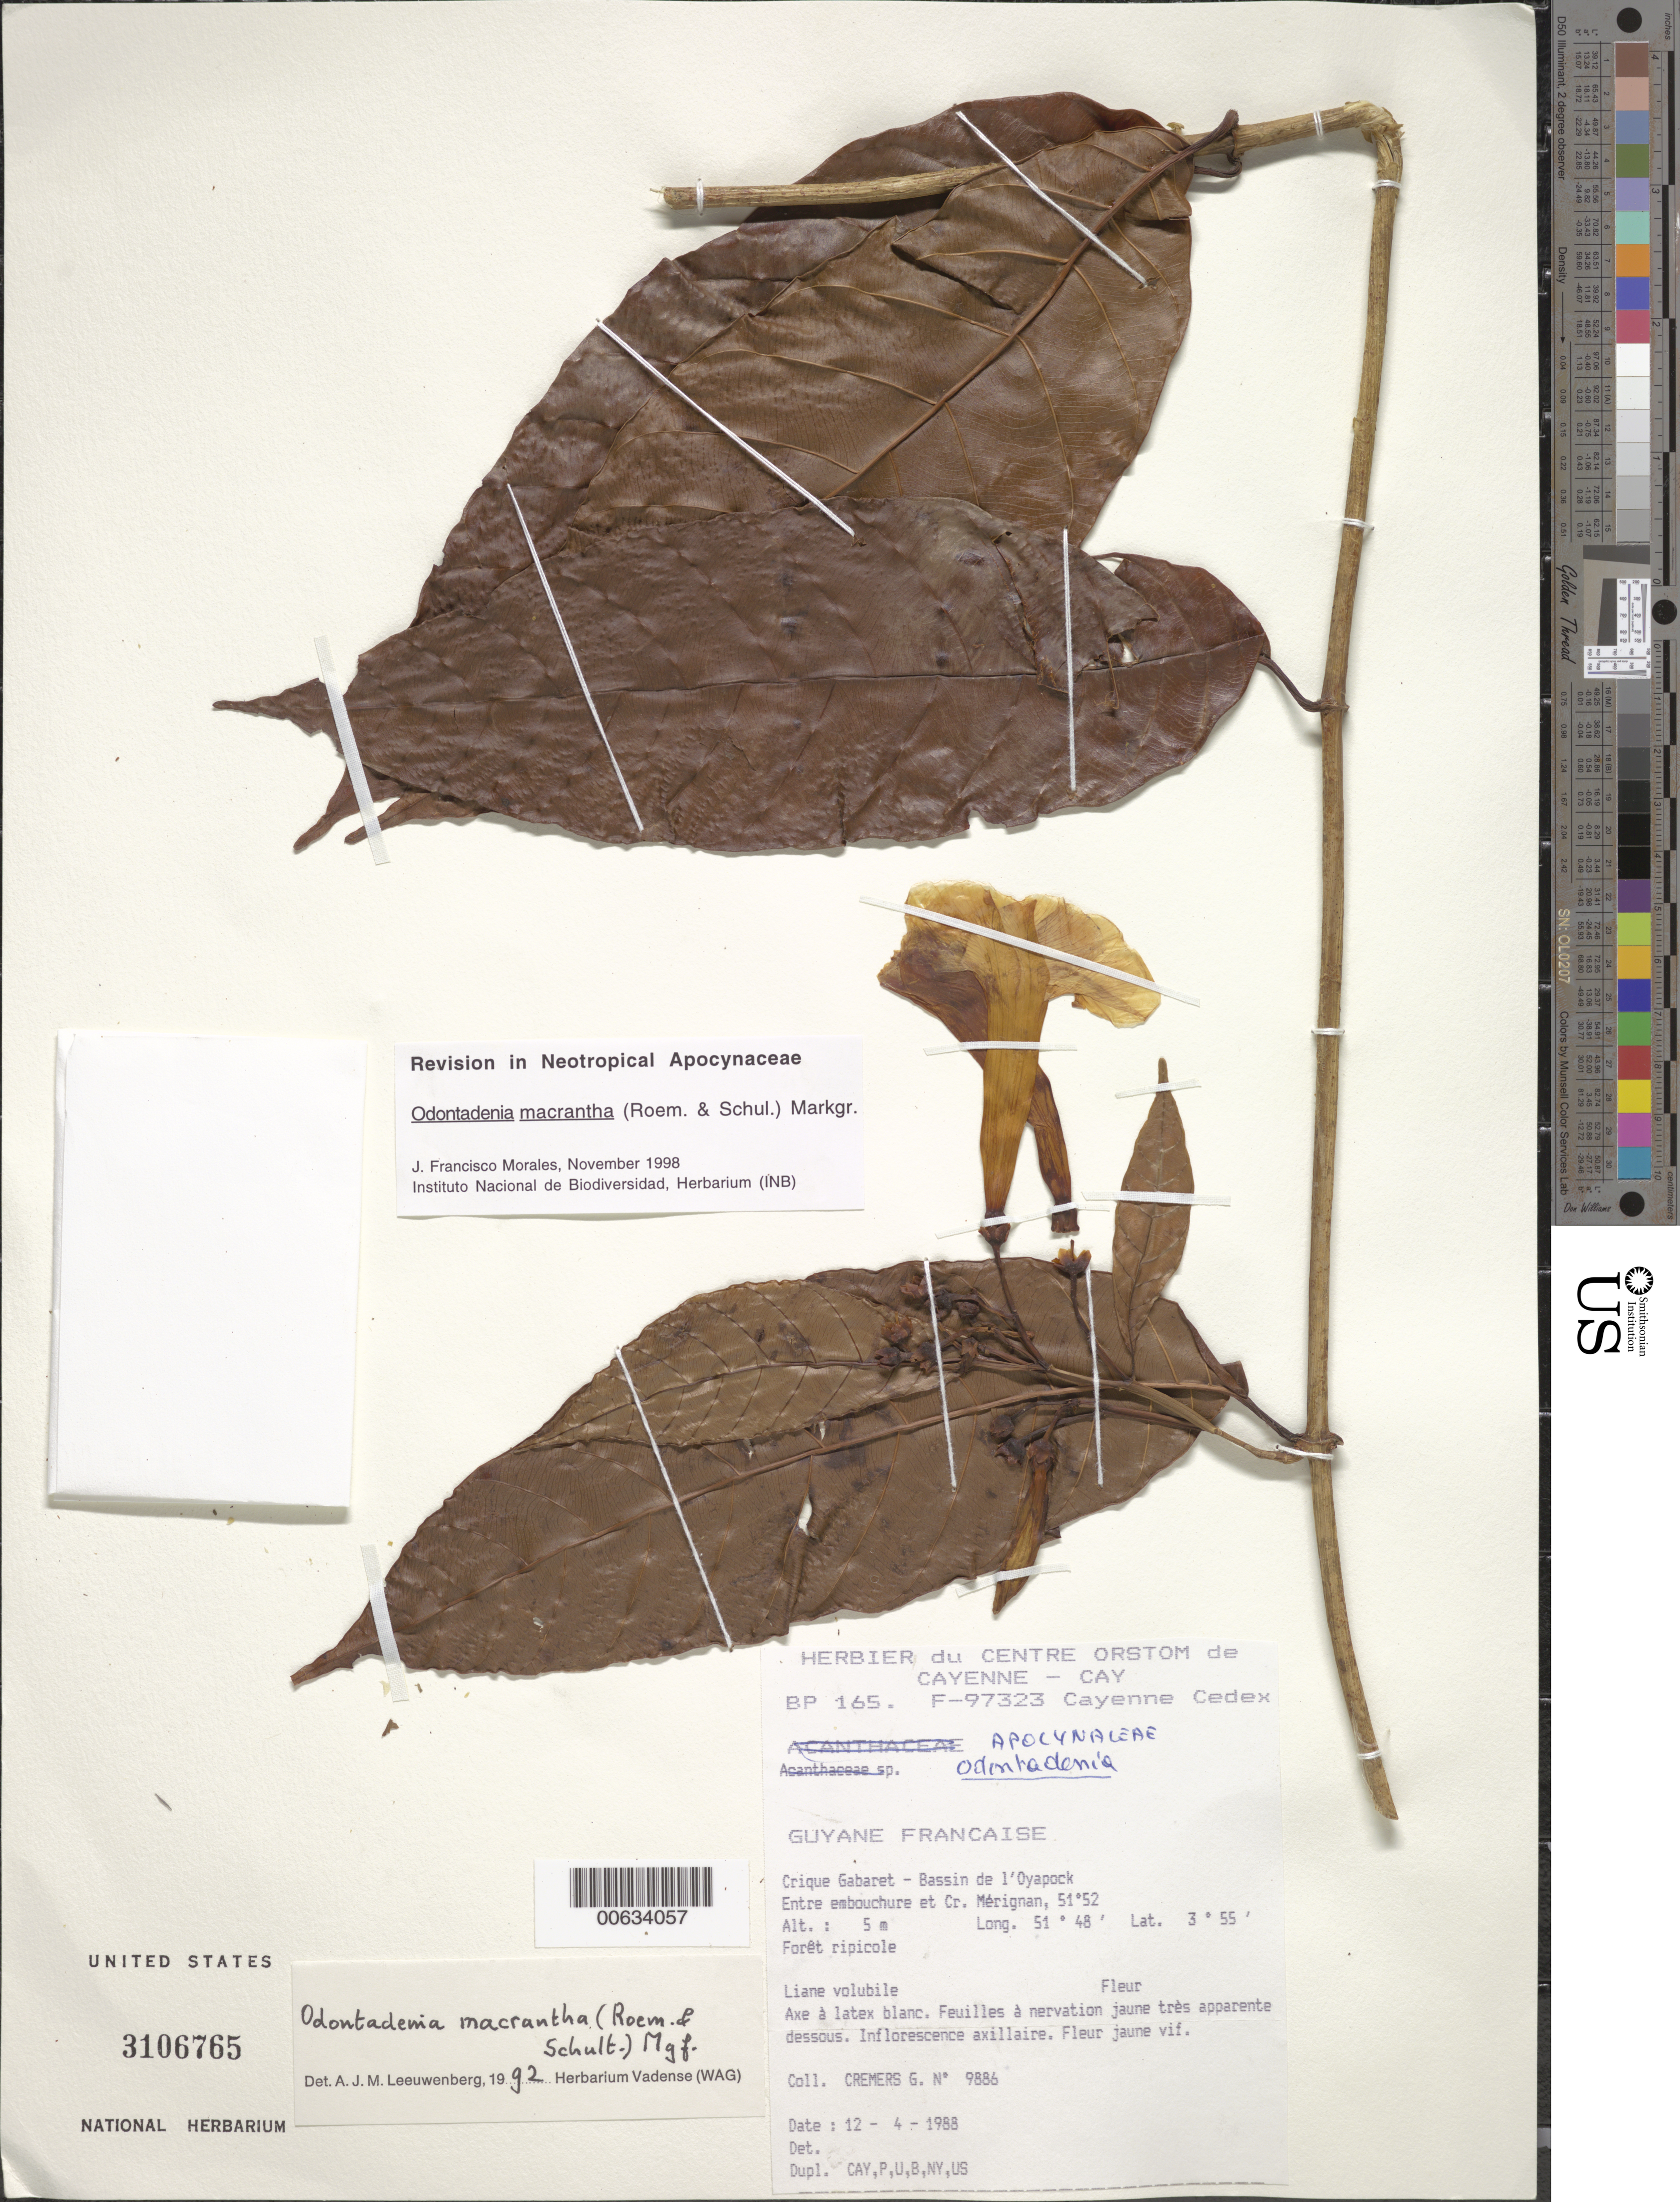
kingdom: Plantae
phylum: Tracheophyta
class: Magnoliopsida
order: Gentianales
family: Apocynaceae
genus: Odontadenia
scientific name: Odontadenia macrantha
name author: (Roem. & Schult.) Markgr.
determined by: Leeuwenberg, A. J. M.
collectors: G. Cremers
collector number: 9886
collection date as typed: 12-Apr-88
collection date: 1988-04-12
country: French Guiana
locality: Crique Gabaret, Bassin de l'Oyapock, entre embouchure et Cr. Mérignan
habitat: Forêt ripicole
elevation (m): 5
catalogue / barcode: US 3106765